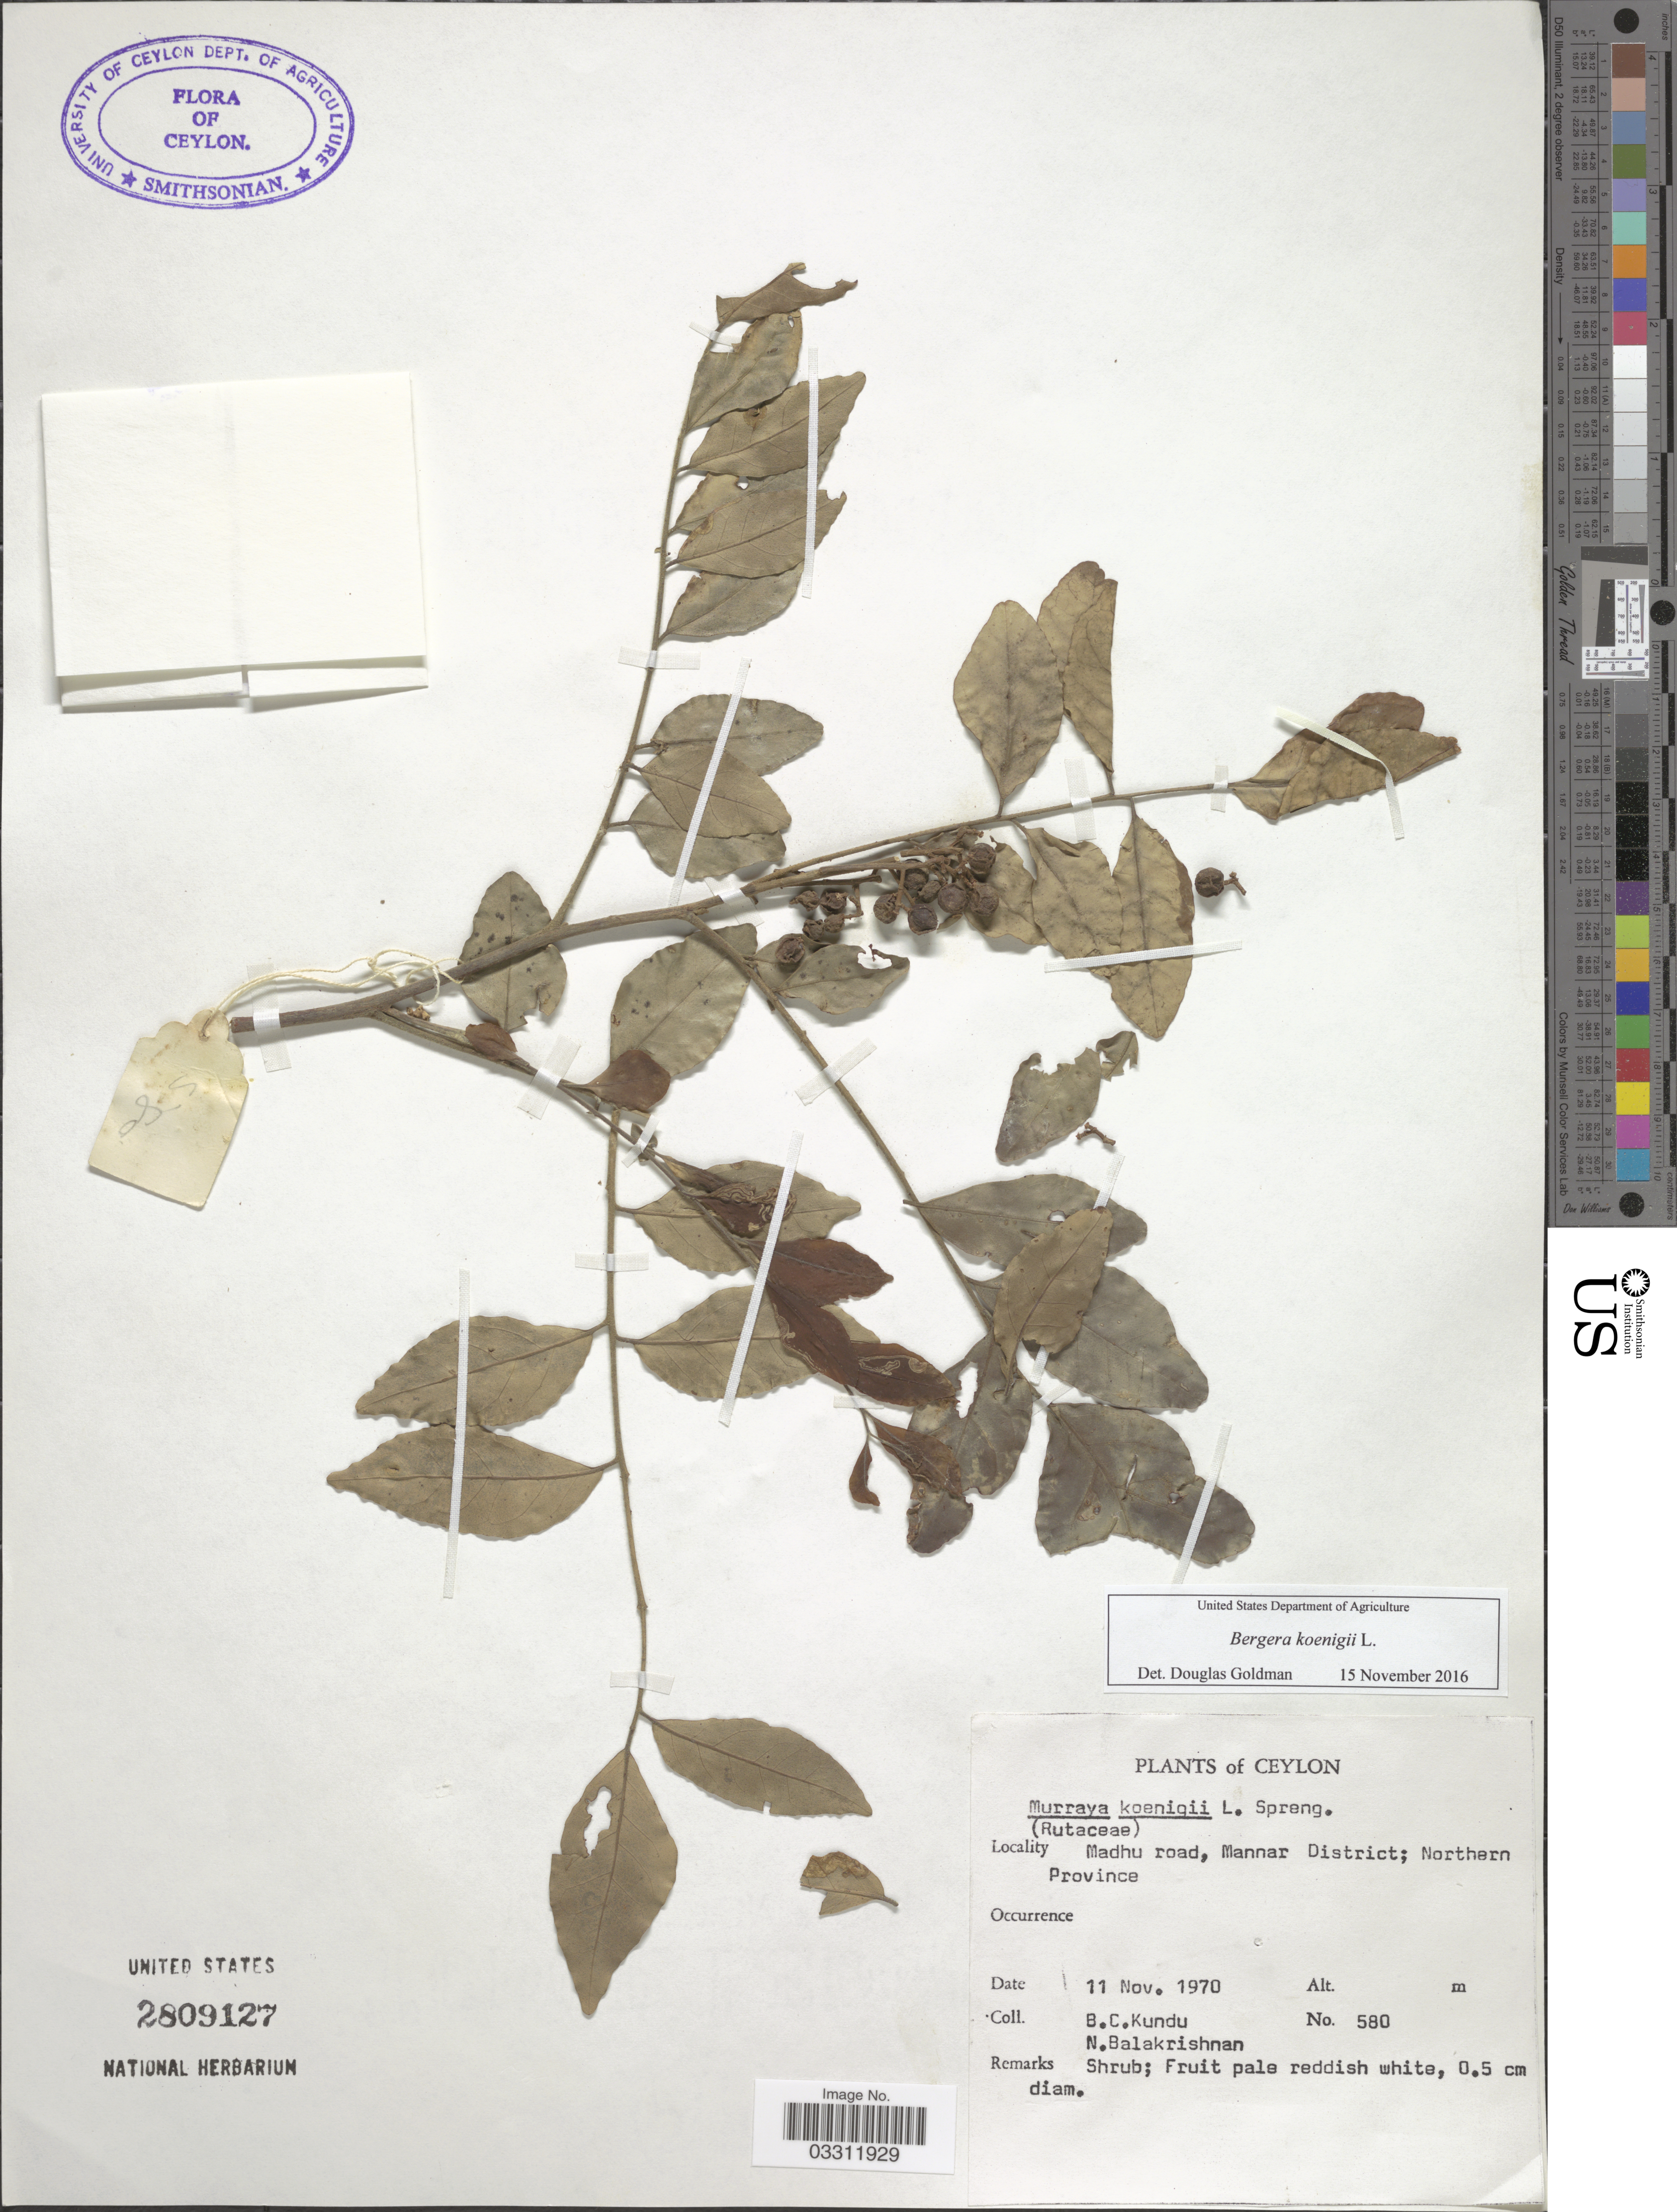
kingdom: Plantae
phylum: Tracheophyta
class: Magnoliopsida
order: Sapindales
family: Rutaceae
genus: Bergera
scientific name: Bergera koenigii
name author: L.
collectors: B. C. Kundu & N. Balakrishnan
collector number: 580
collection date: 1970-11-11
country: Sri Lanka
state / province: Northern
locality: Ceylon. Madhu road, Mannar District.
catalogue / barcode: US 2809127